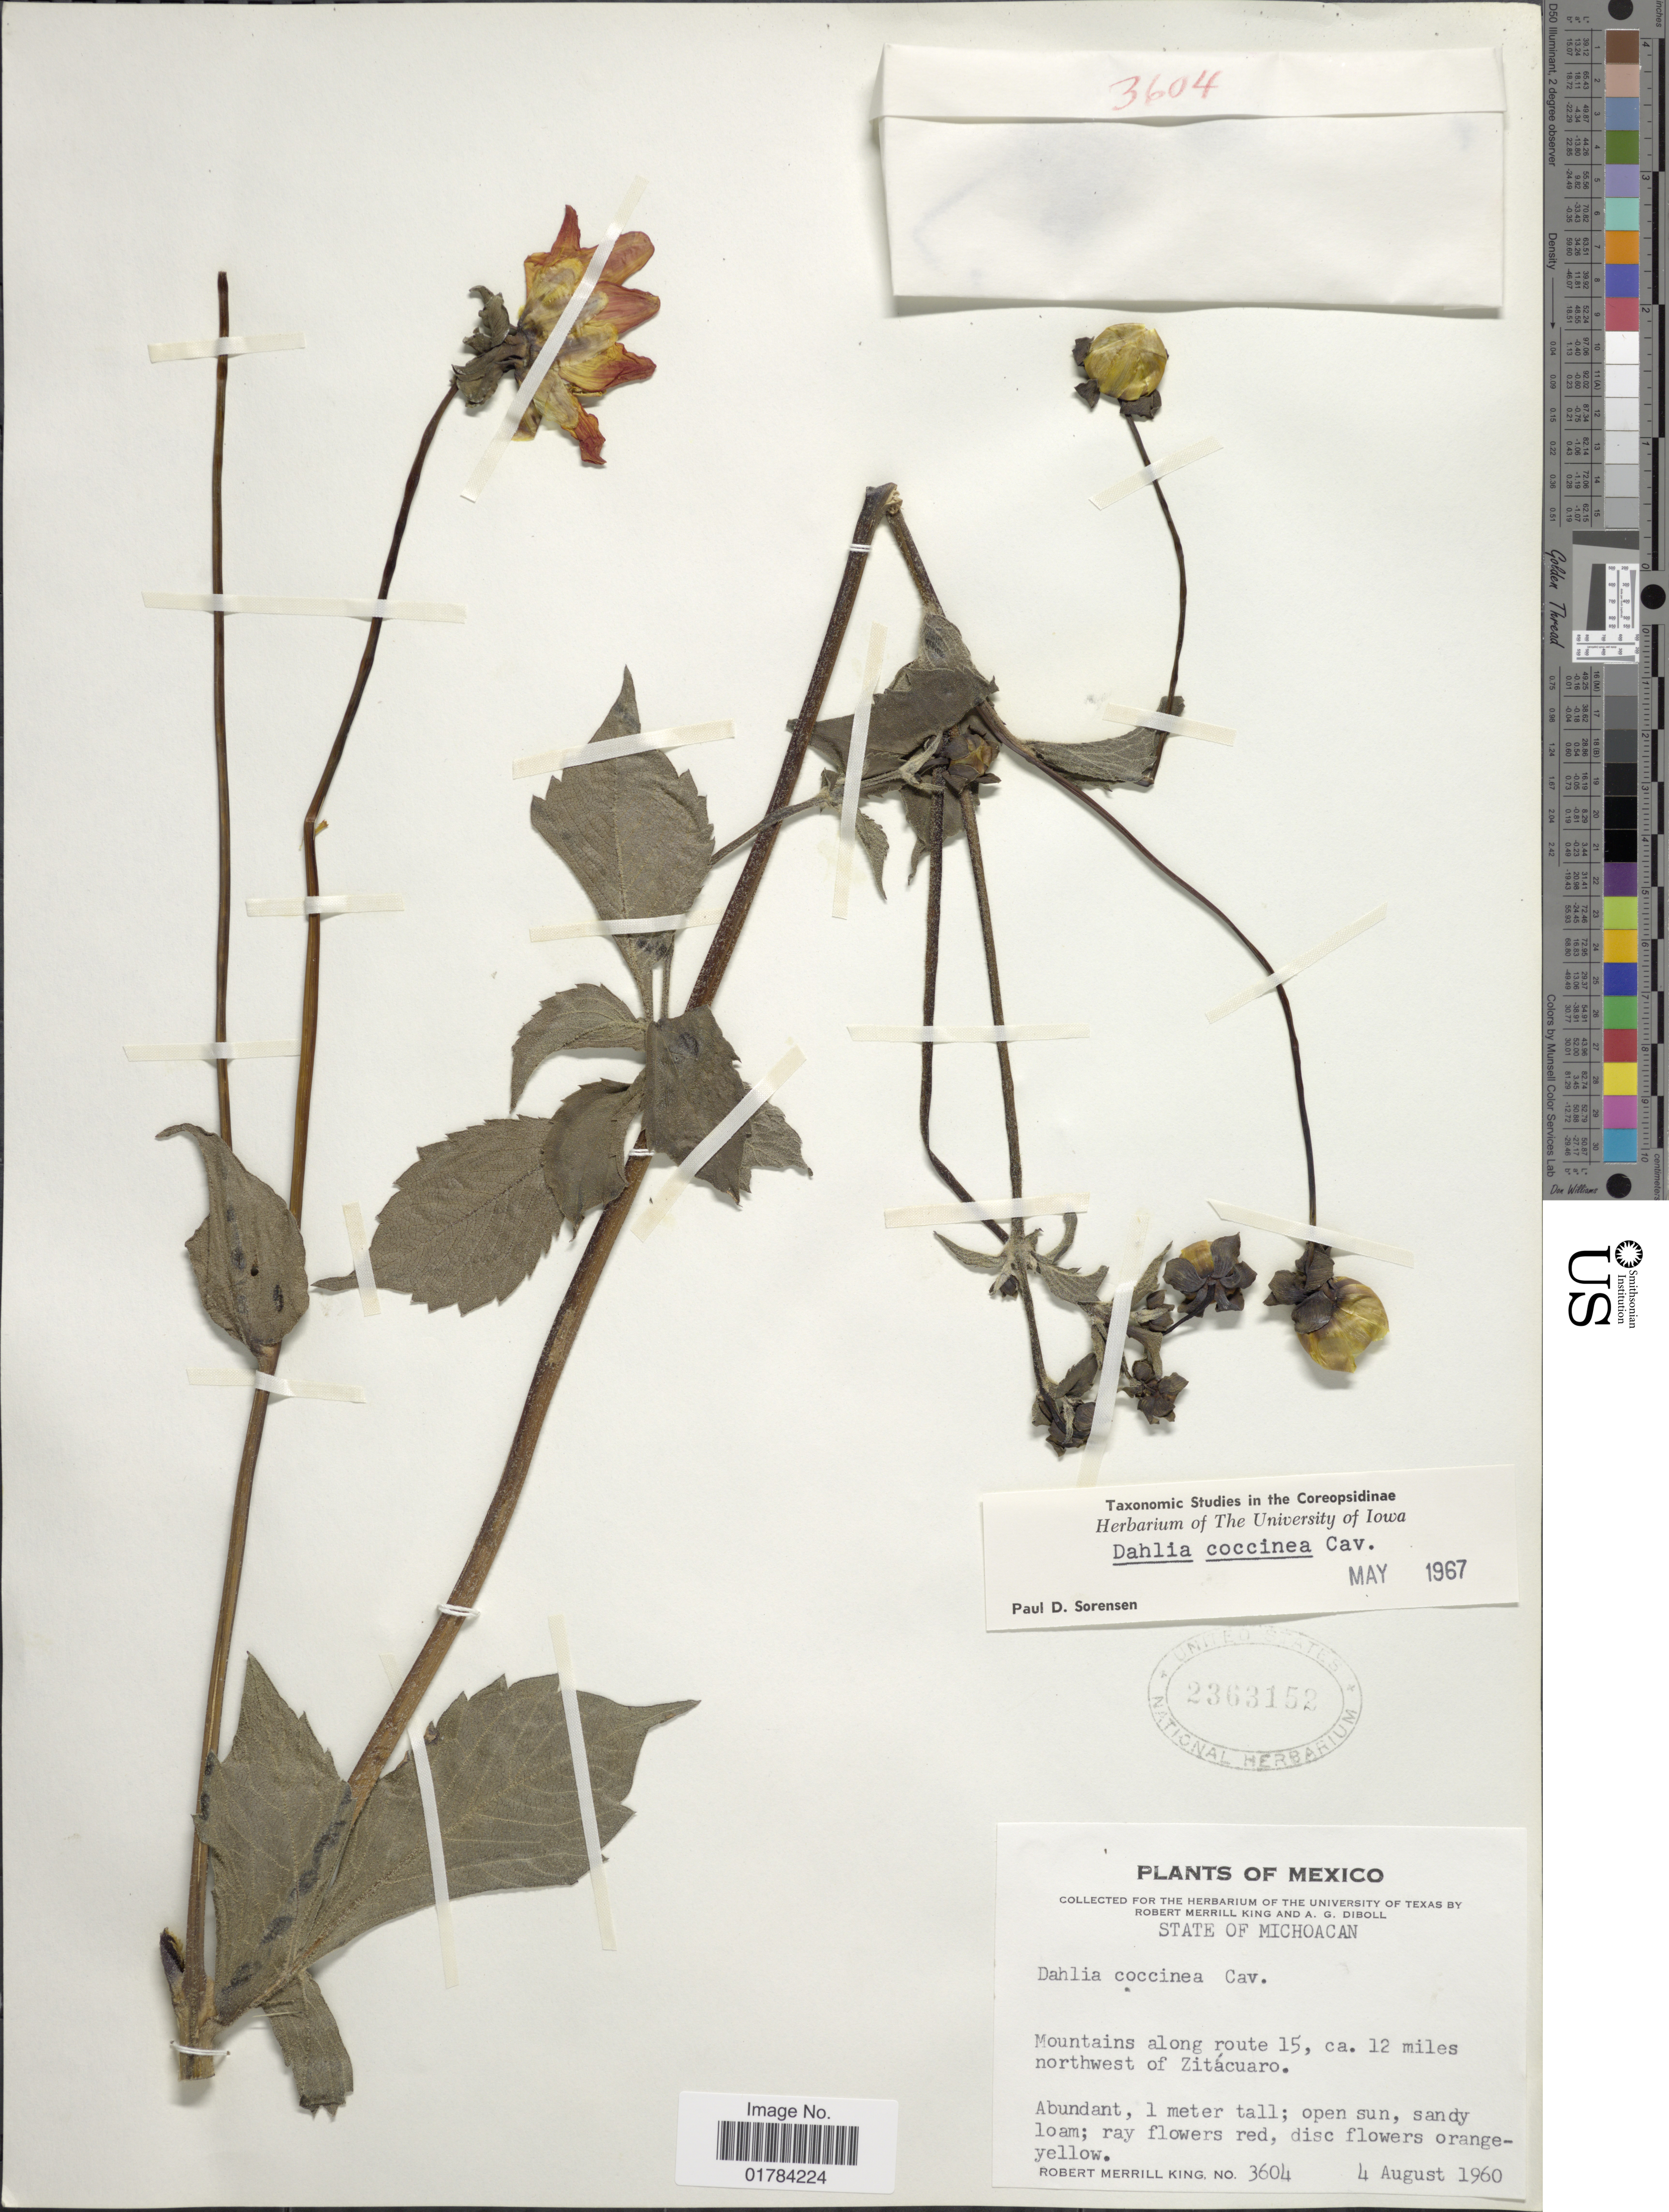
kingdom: Plantae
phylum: Tracheophyta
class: Magnoliopsida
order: Asterales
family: Asteraceae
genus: Dahlia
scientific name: Dahlia coccinea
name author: Cav.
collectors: R. M. King & A. Diboll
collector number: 3604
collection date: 1960-08-04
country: Mexico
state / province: Michoacán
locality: Mountains along route 15, ca. 12 miles northwest of Zitacuaro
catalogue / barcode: US 2363152